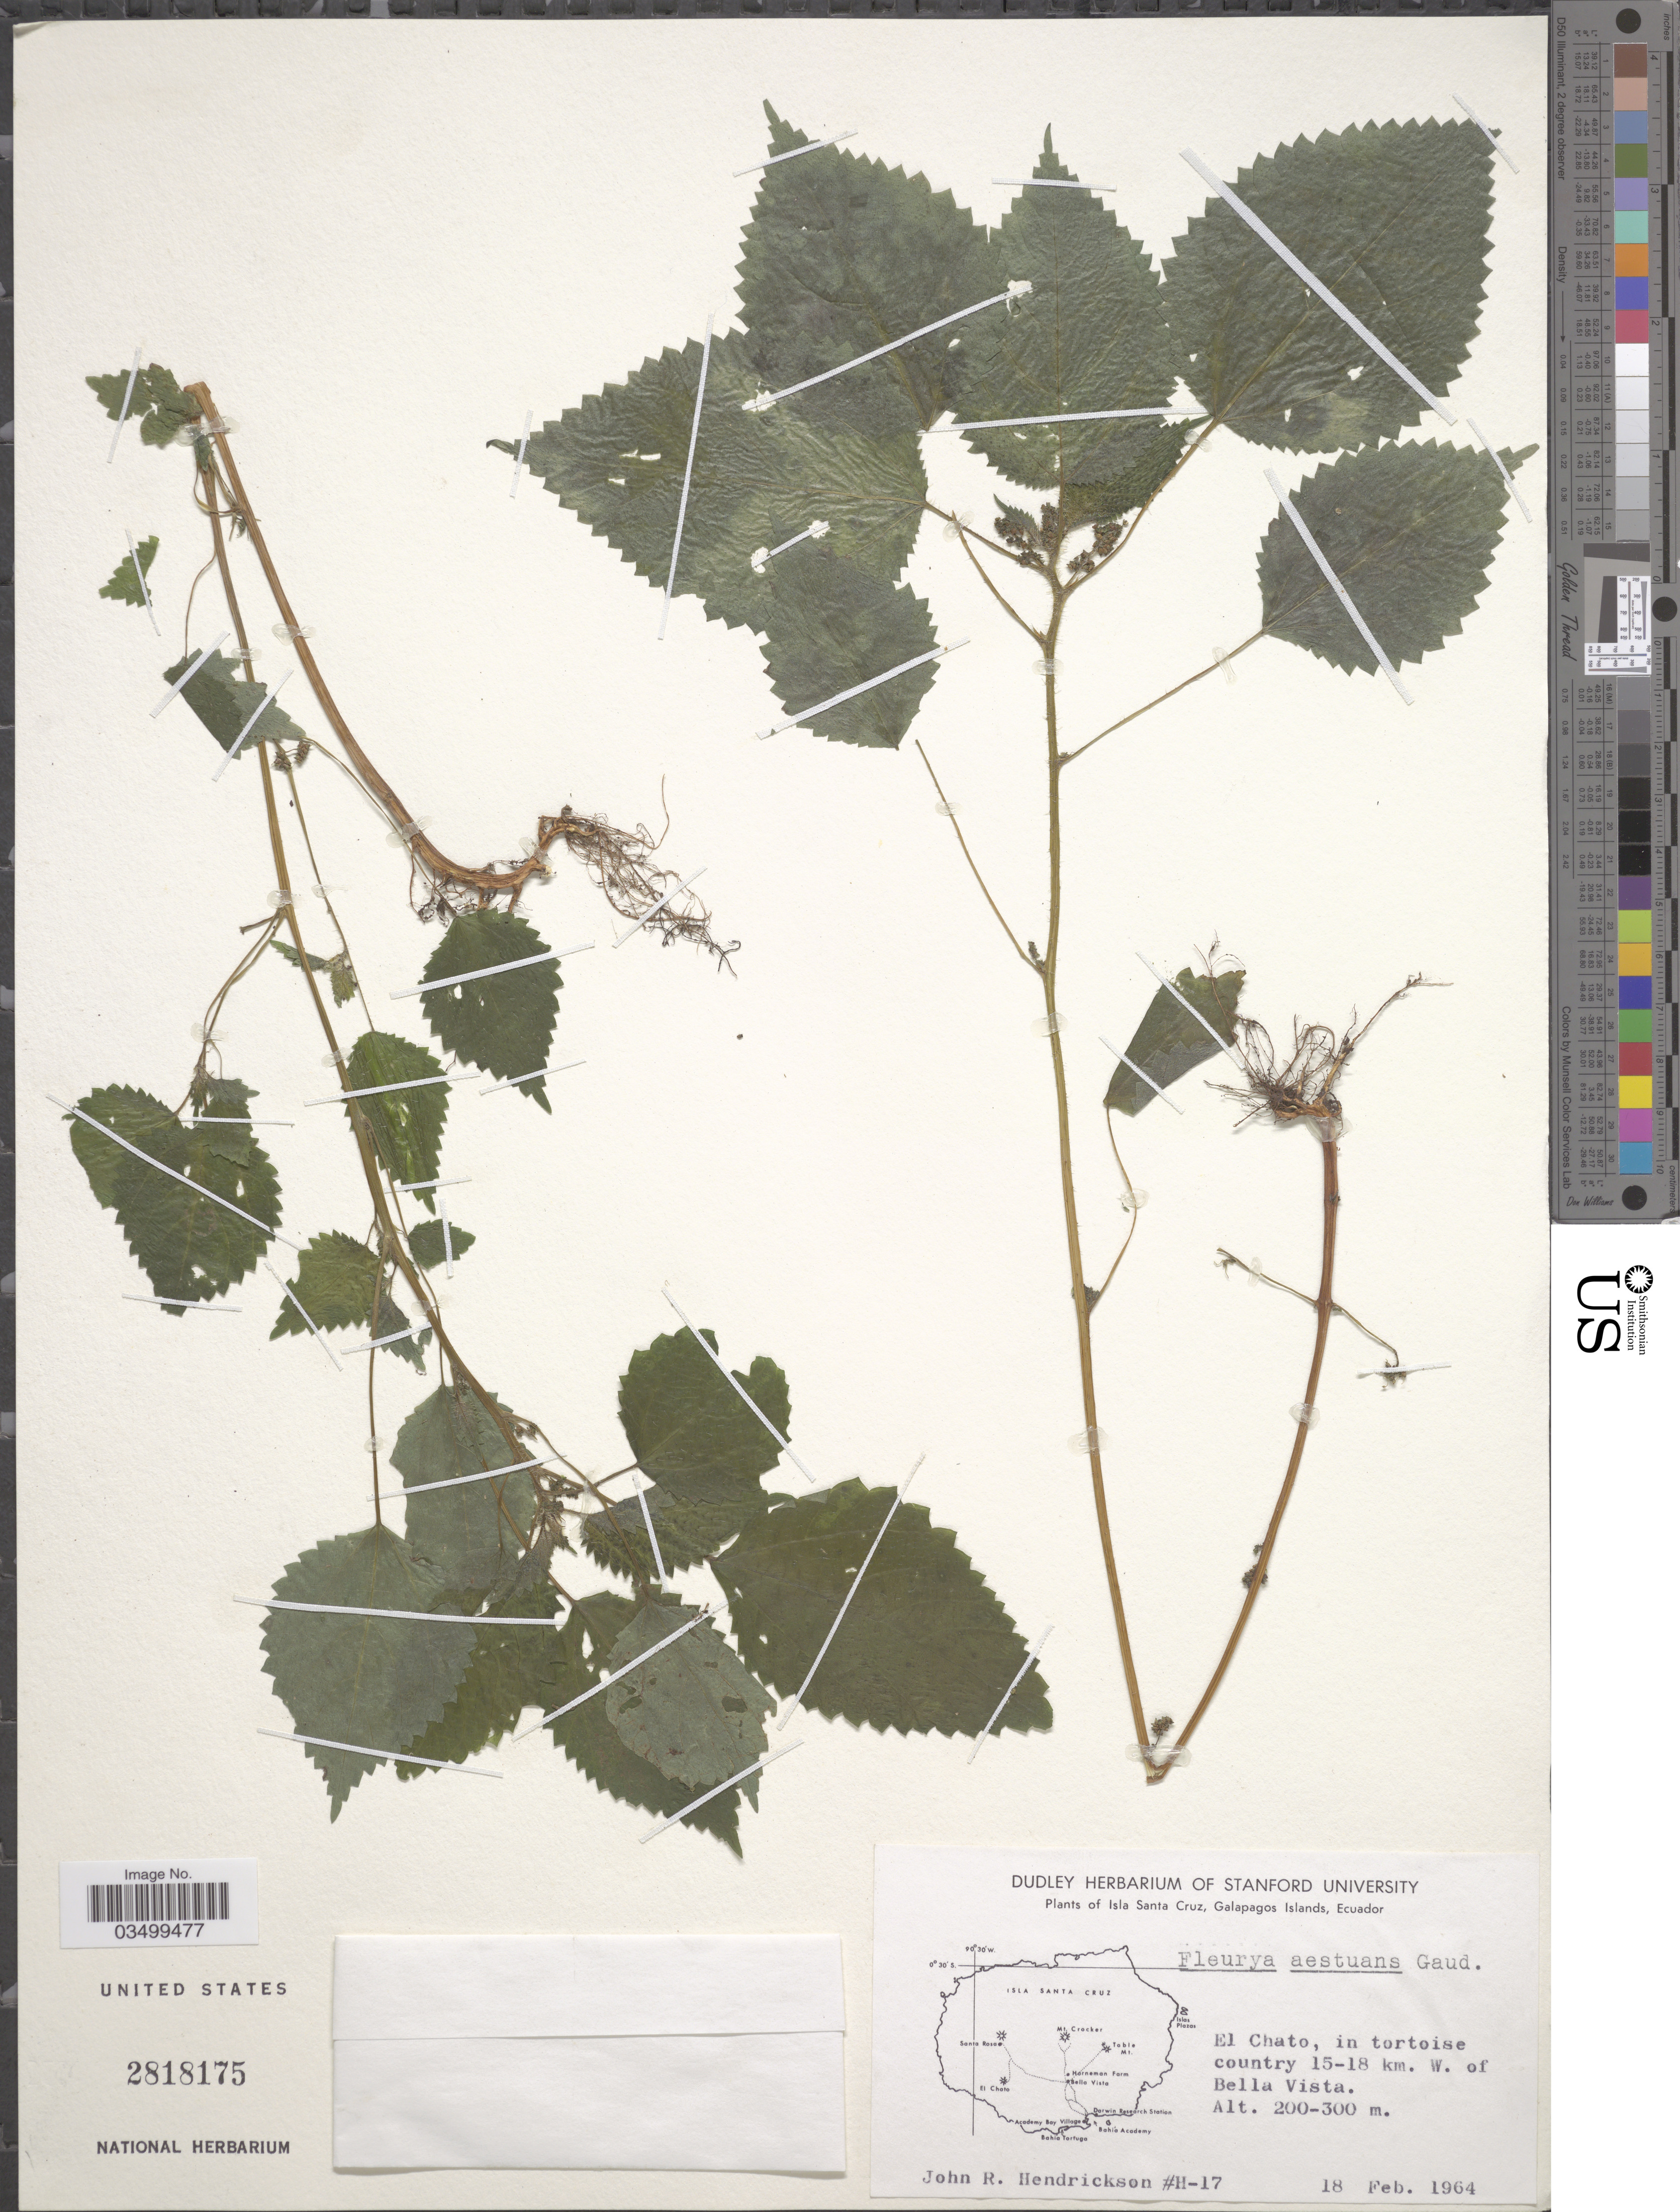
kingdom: Plantae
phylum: Tracheophyta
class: Magnoliopsida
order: Rosales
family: Urticaceae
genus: Laportea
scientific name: Laportea aestuans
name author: (L.) Chew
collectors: J. Hendrickson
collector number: H-17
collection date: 1964-02-18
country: Ecuador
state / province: Colón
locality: Isla Santa Cruz, Galapagos Islands. El Chato, in tortoise country 15-18 km. W. of Bella Vista.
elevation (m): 200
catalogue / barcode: US 2818175